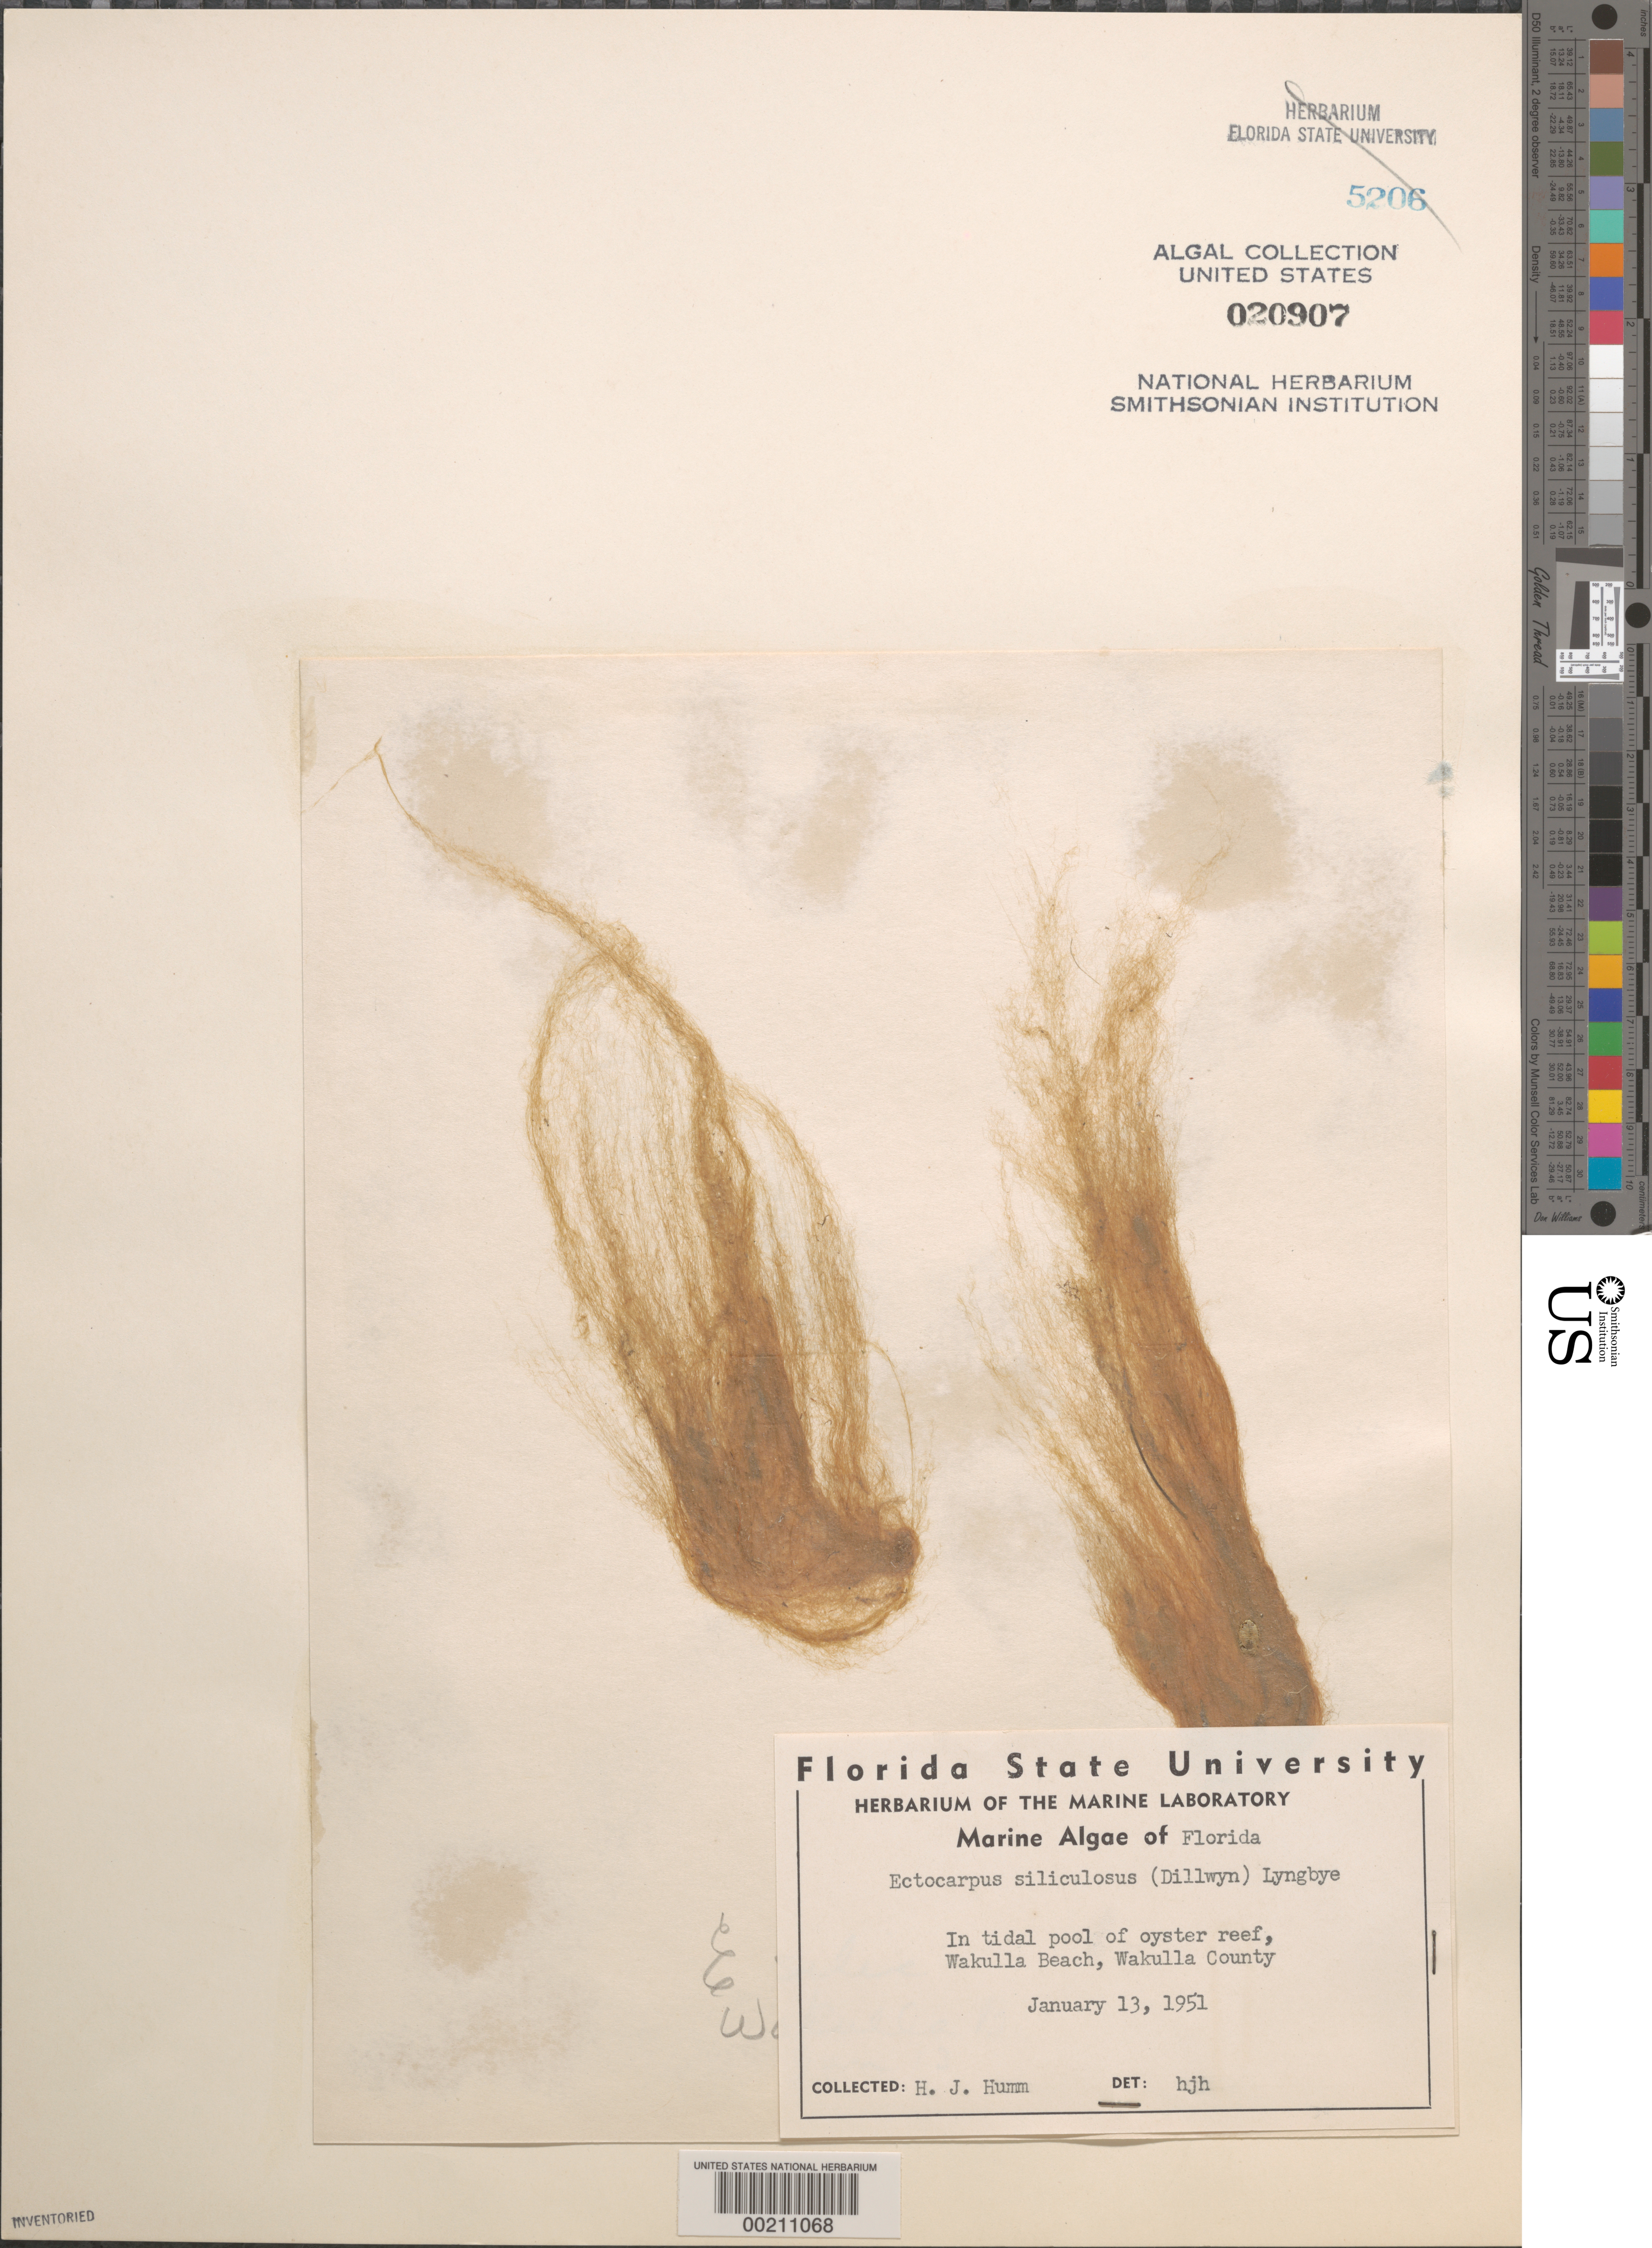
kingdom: Chromista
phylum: Ochrophyta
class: Phaeophyceae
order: Ectocarpales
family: Ectocarpaceae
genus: Ectocarpus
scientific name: Ectocarpus siliculosus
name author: (Dillwyn) Lyngbye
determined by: Humm, Harold J.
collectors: H. J. Humm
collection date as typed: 13 Jan 1951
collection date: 1951-01-13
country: United States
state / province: Florida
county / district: Wakulla County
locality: Wakulla Beach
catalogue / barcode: US 20907